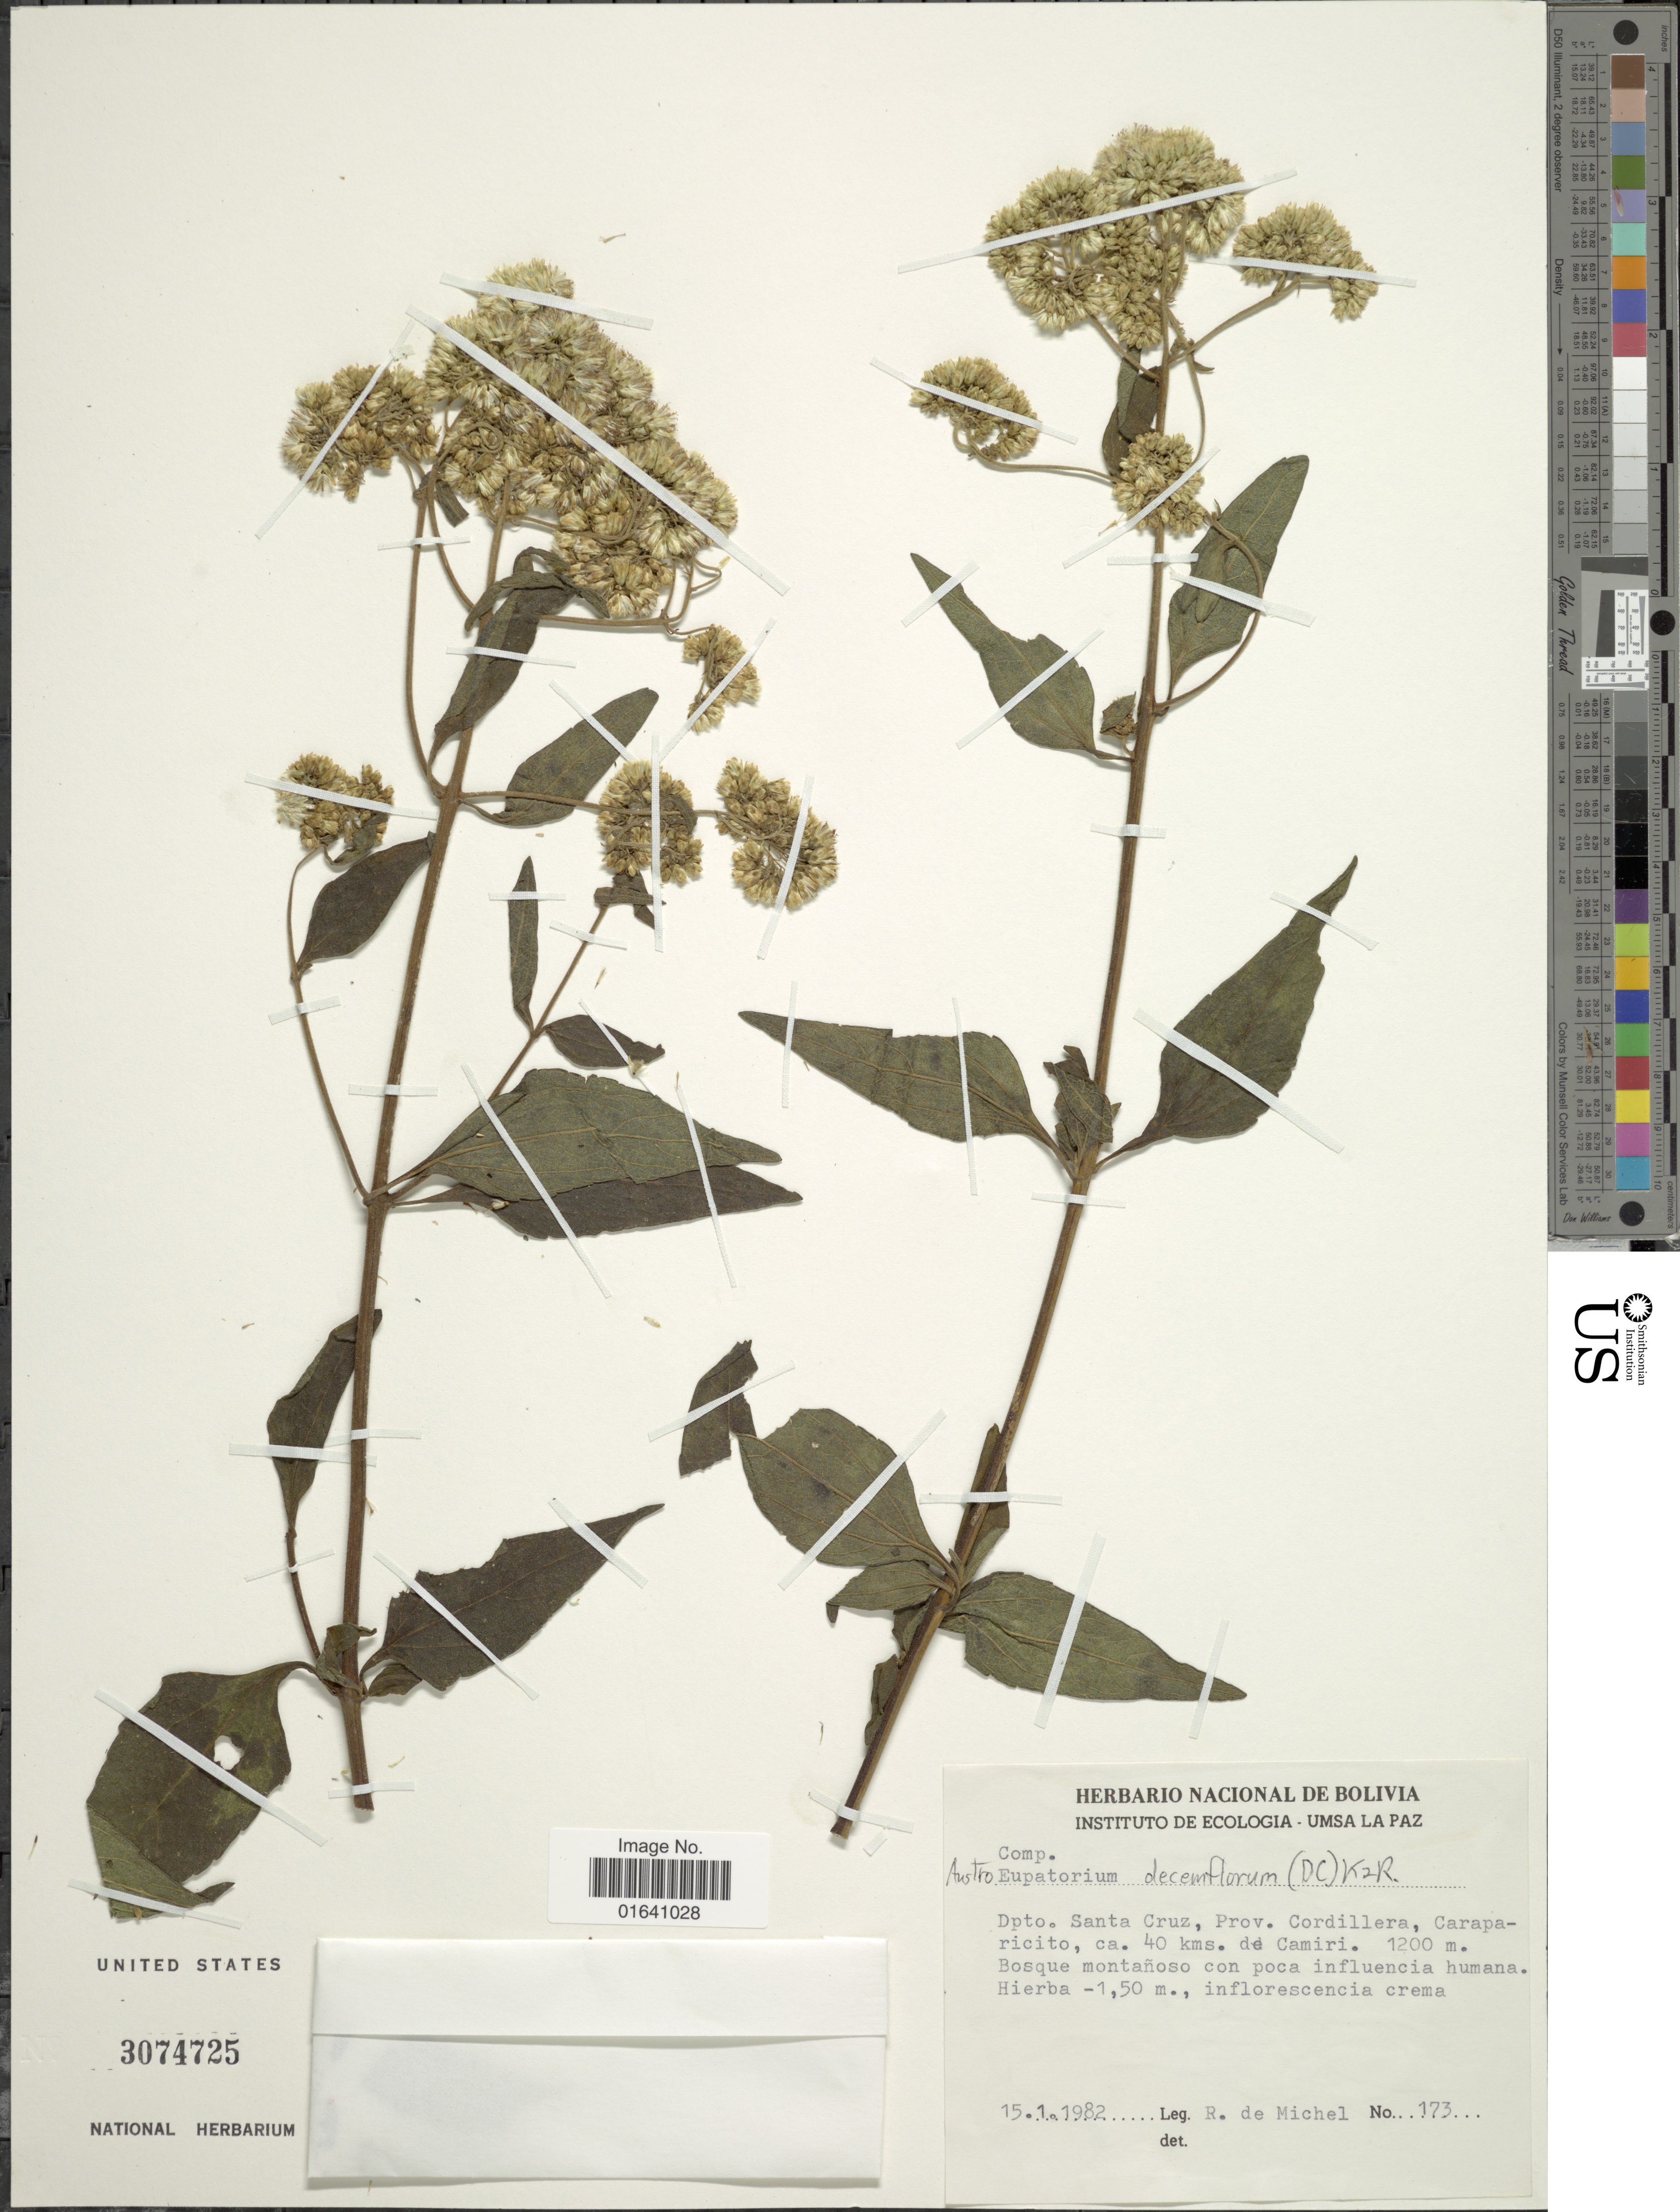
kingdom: Plantae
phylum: Tracheophyta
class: Magnoliopsida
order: Asterales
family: Asteraceae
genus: Austroeupatorium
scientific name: Austroeupatorium decemflorum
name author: (DC.) R.M. King & H. Rob.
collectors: R. d. Michel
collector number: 173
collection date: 1982-01-15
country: Bolivia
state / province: Santa Cruz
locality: Dpto. Santa Cruz, prov. Cordillera, Caraparicito, ca. 40 kms. de Camiri. Bosque montañoso con poca influencia humana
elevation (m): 1200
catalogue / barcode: US 3074725